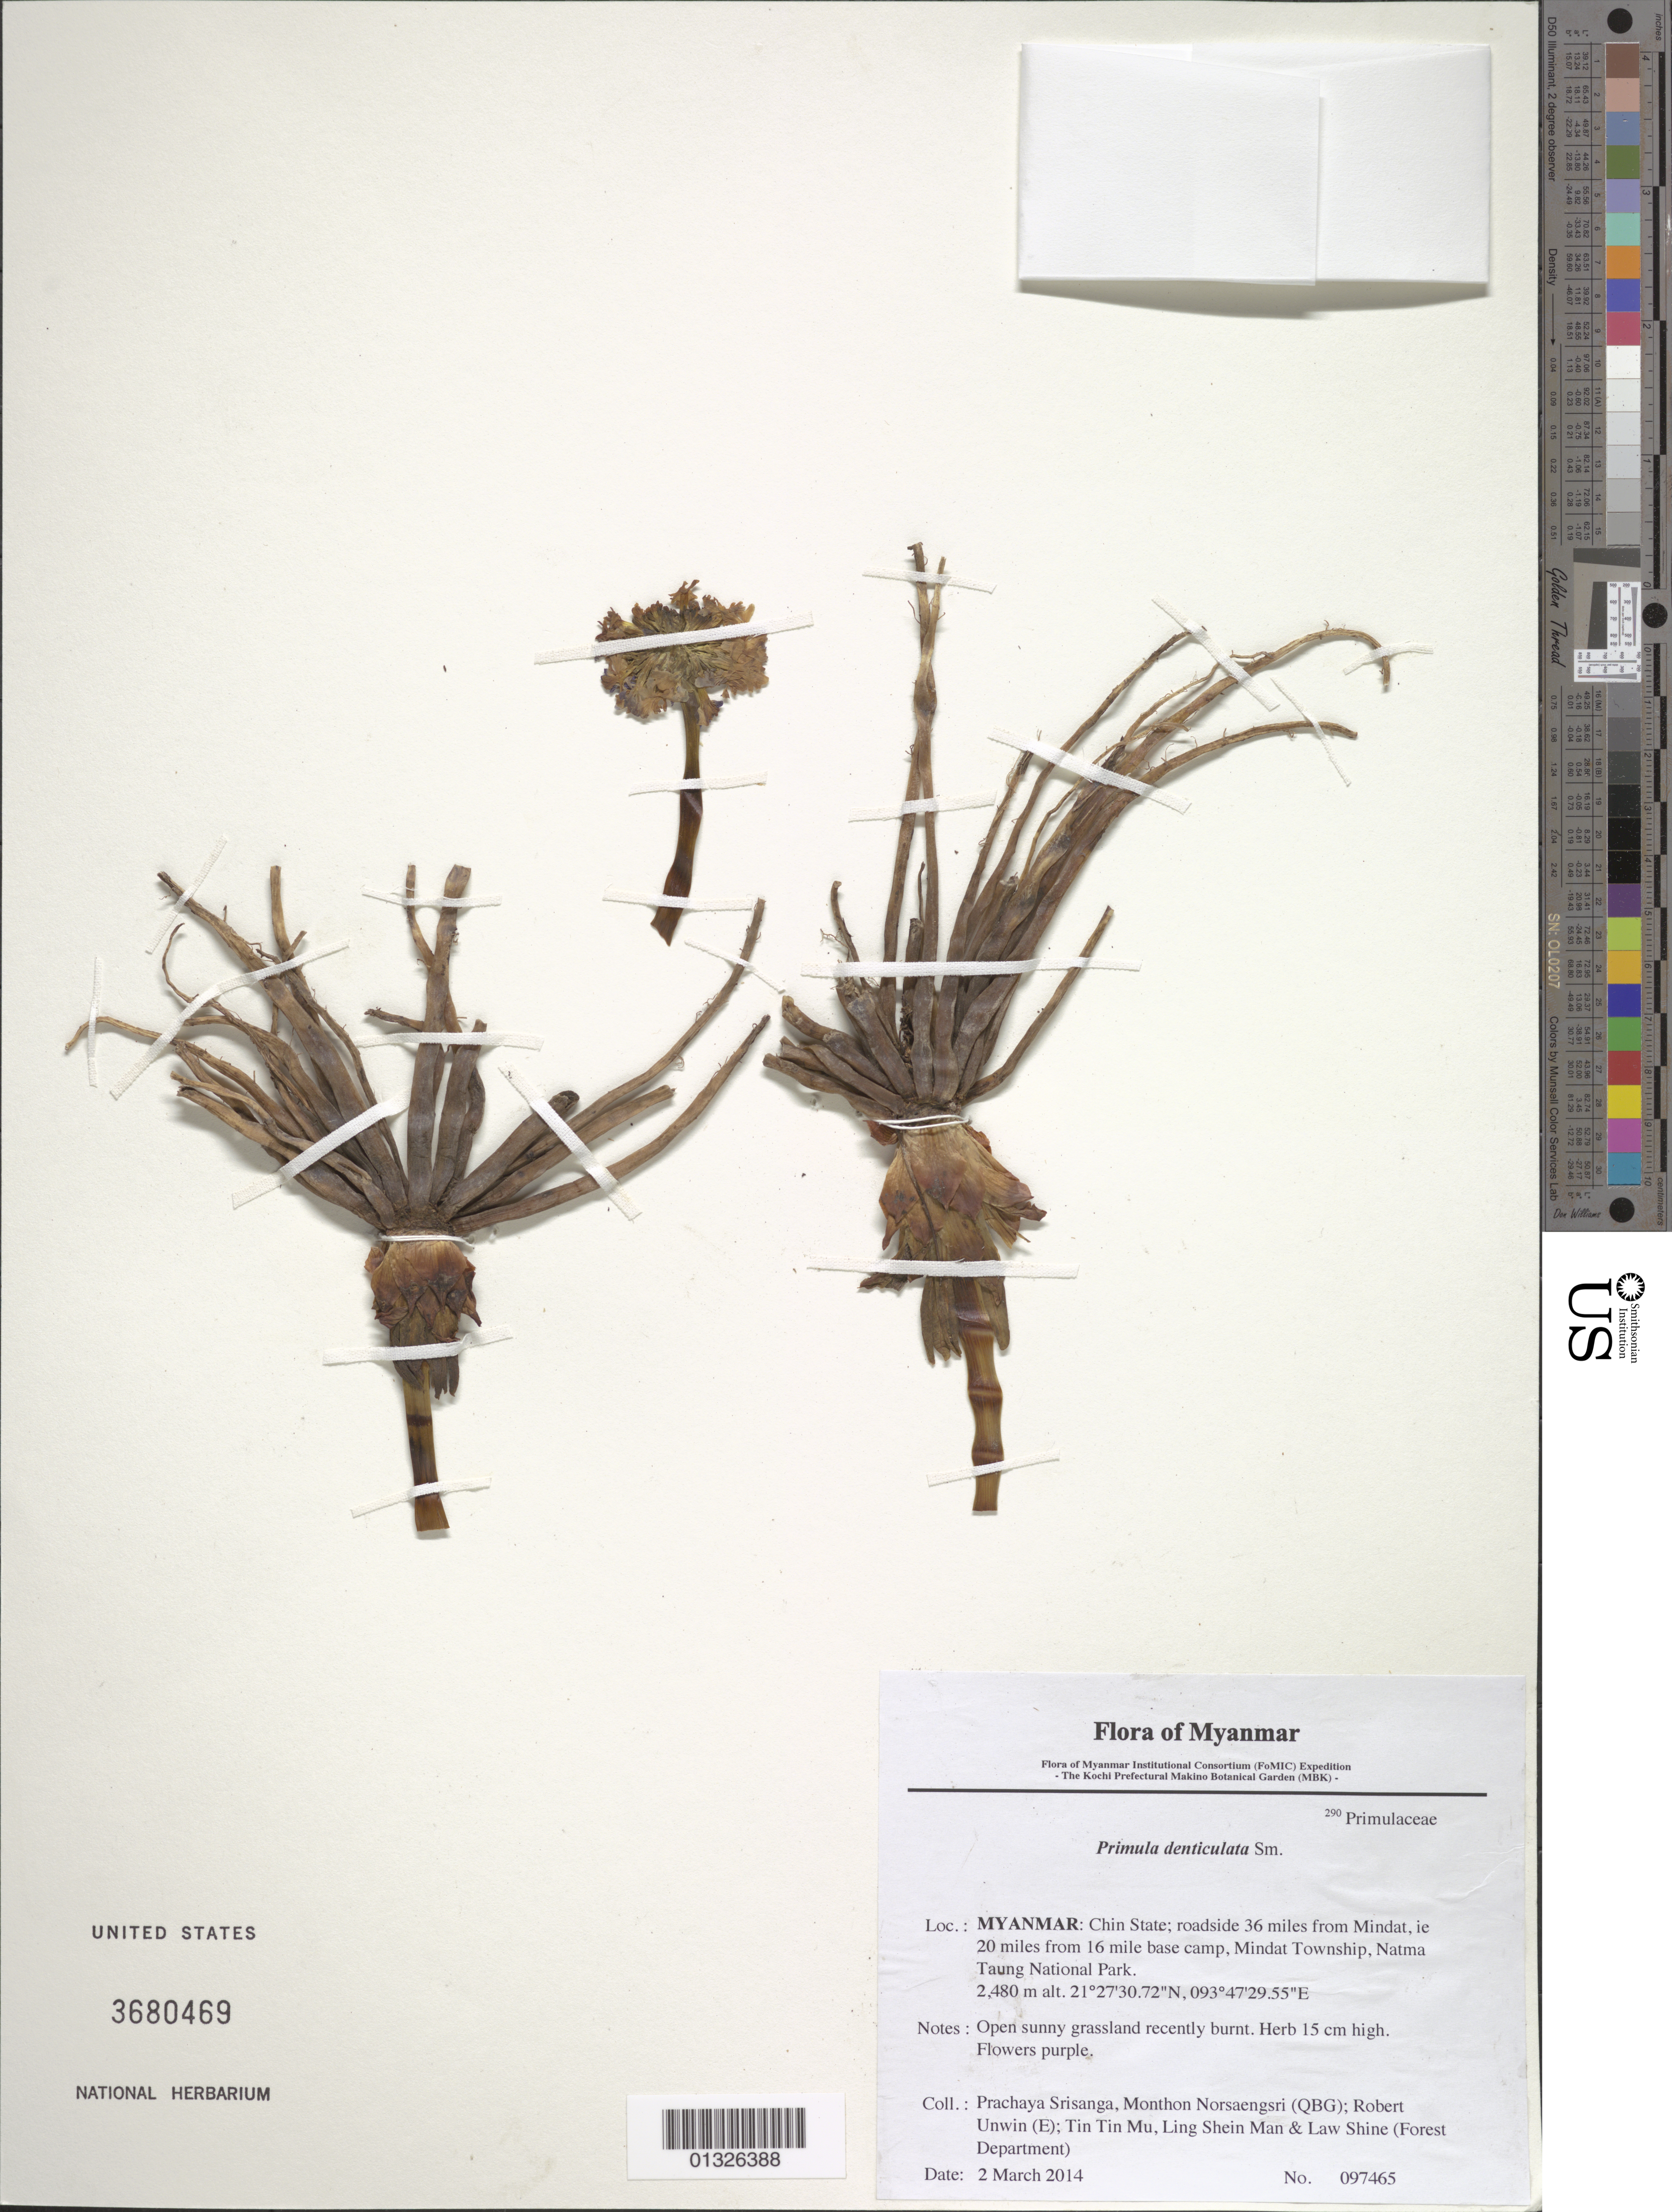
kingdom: Plantae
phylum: Tracheophyta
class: Magnoliopsida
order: Ericales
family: Primulaceae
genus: Primula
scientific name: Primula denticulata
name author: Sm.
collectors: P. Srisanga, M. Norsaengsri, R. Unwin, Tin Tin Mu, Ling Shein Man & L. Shine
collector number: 97465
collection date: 2014-03-02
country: Myanmar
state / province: Chin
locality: Roadside 36 miles from Mindat, ie 20 miles from 16 mile base camp, Mindat Township, Natma Taung National Park.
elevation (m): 2480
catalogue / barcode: US 3680469